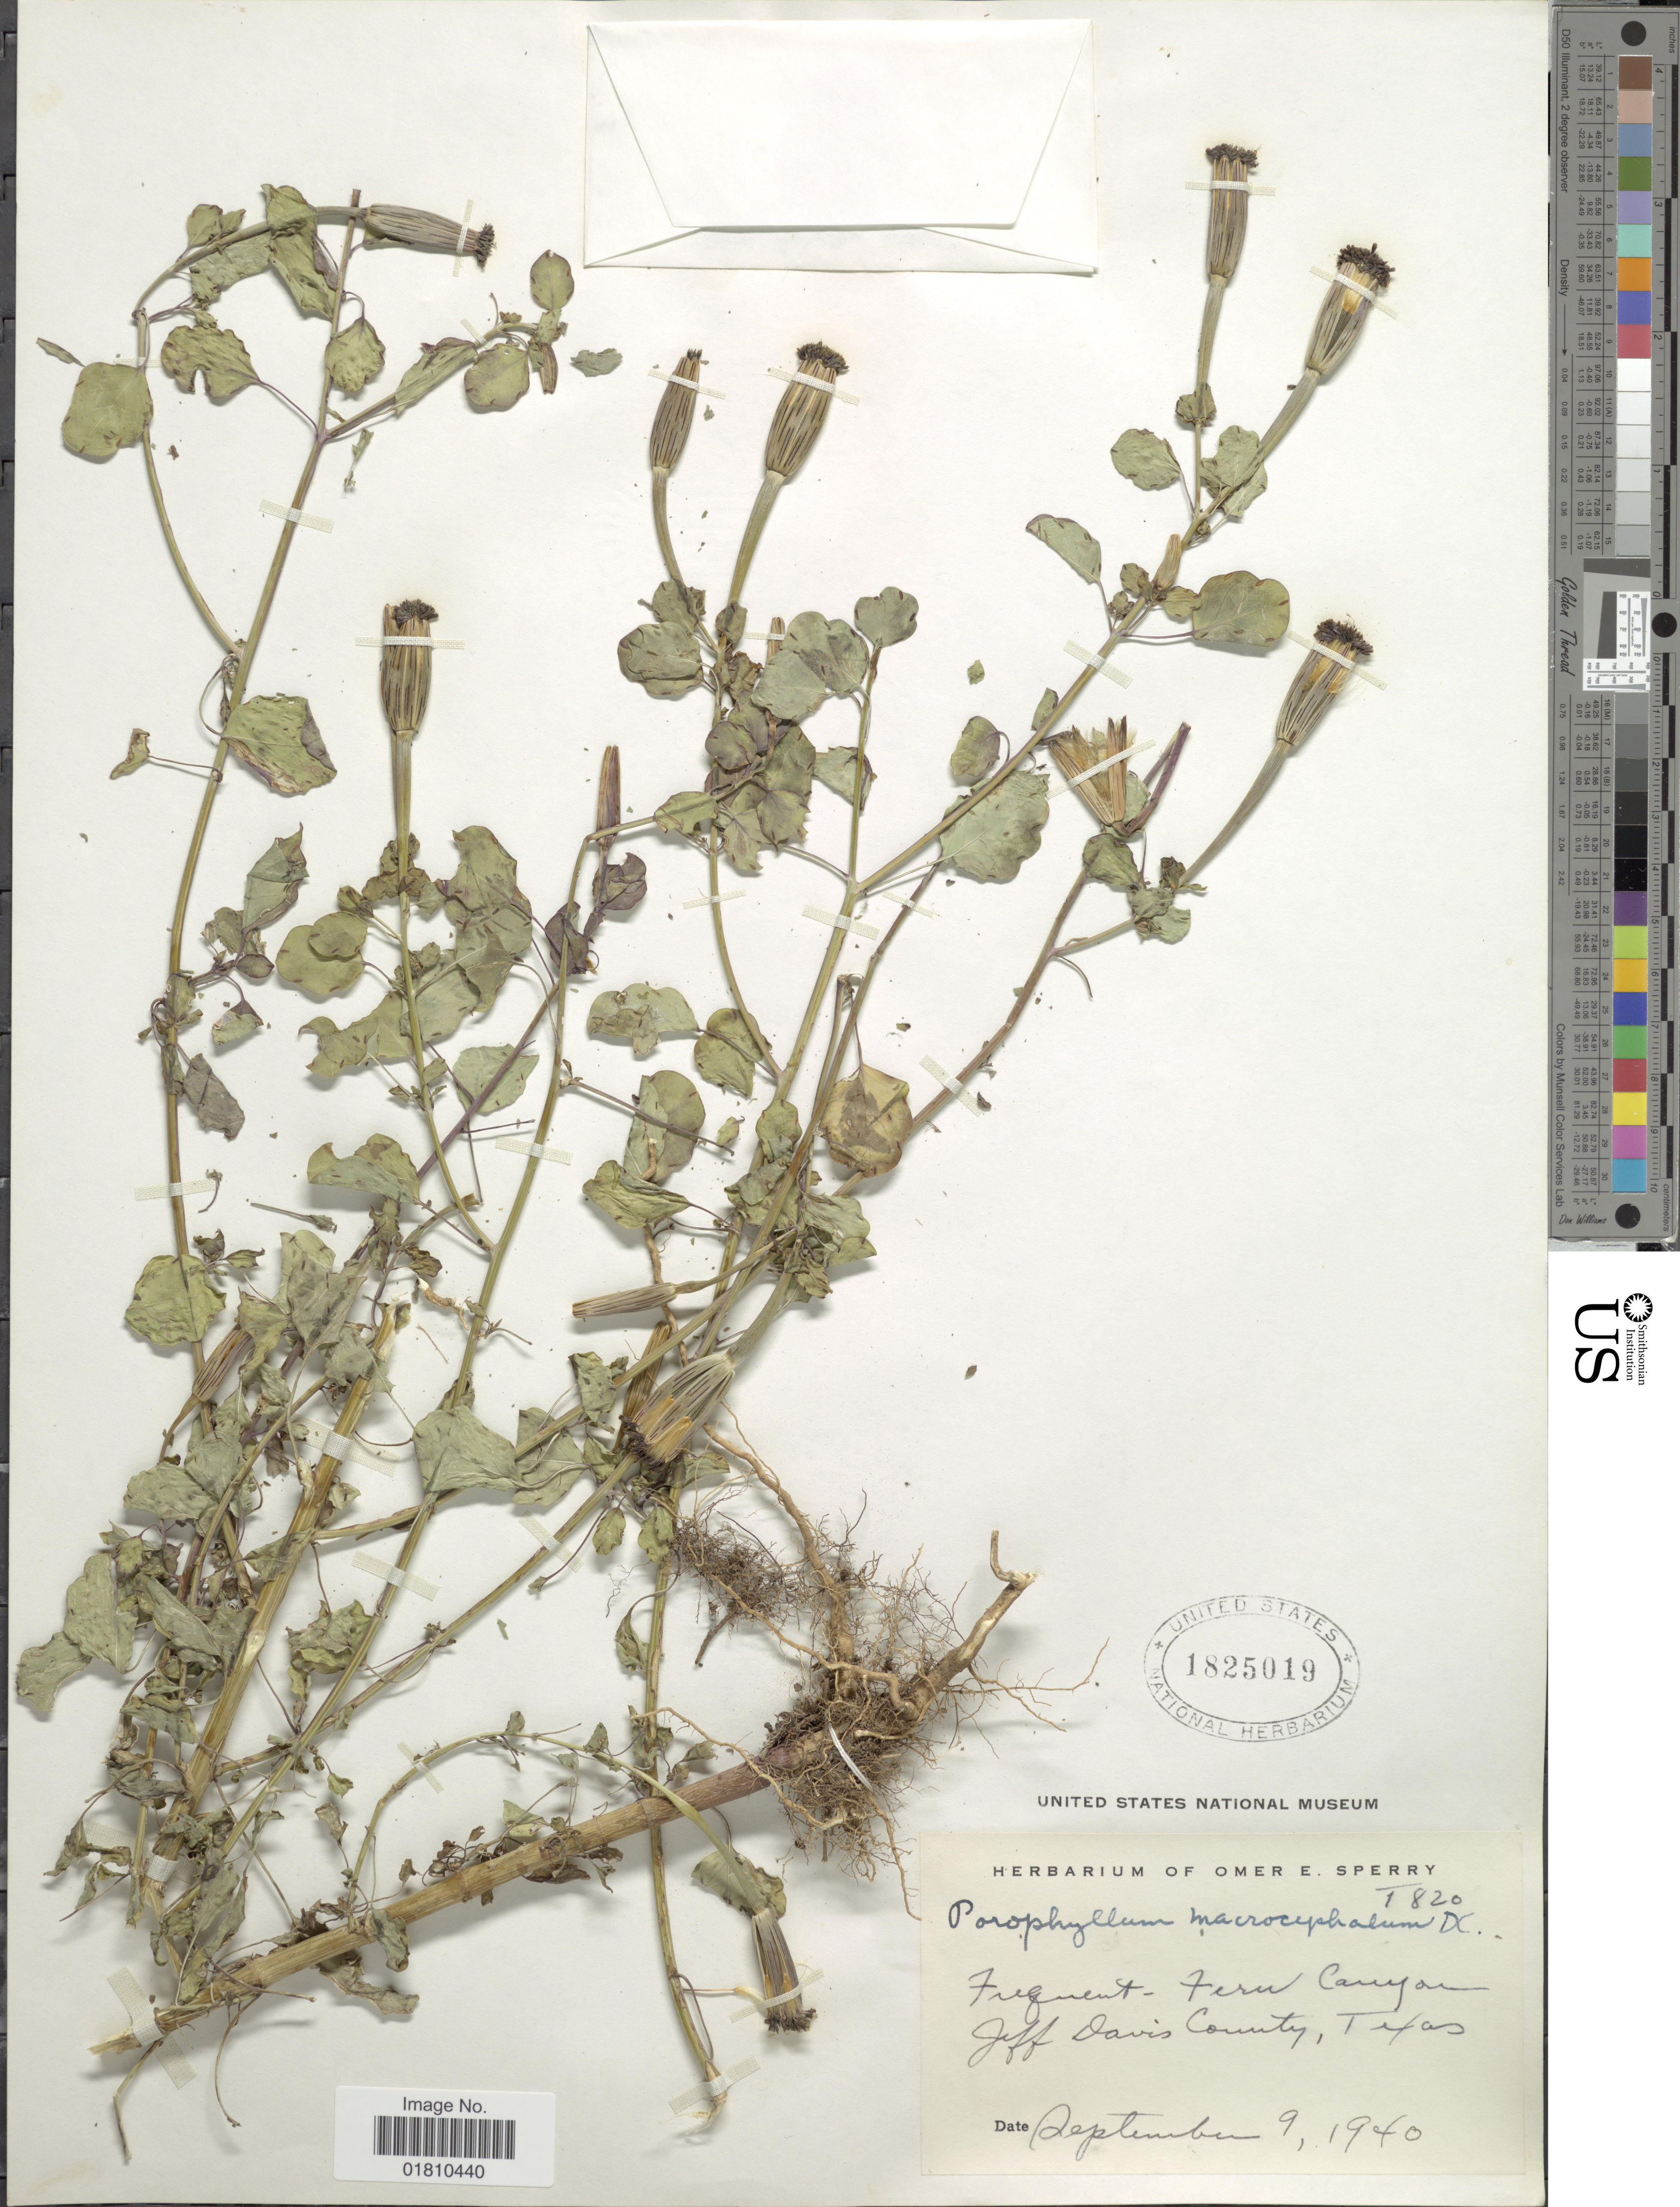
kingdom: Plantae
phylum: Tracheophyta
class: Magnoliopsida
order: Asterales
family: Asteraceae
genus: Porophyllum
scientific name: Porophyllum macrocephalum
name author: DC.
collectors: ex. herb. Omer E. Sperry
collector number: T820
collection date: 1940-09-09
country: United States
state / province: Texas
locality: Fern Canyon, Jeff Davis County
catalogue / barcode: US 1825019